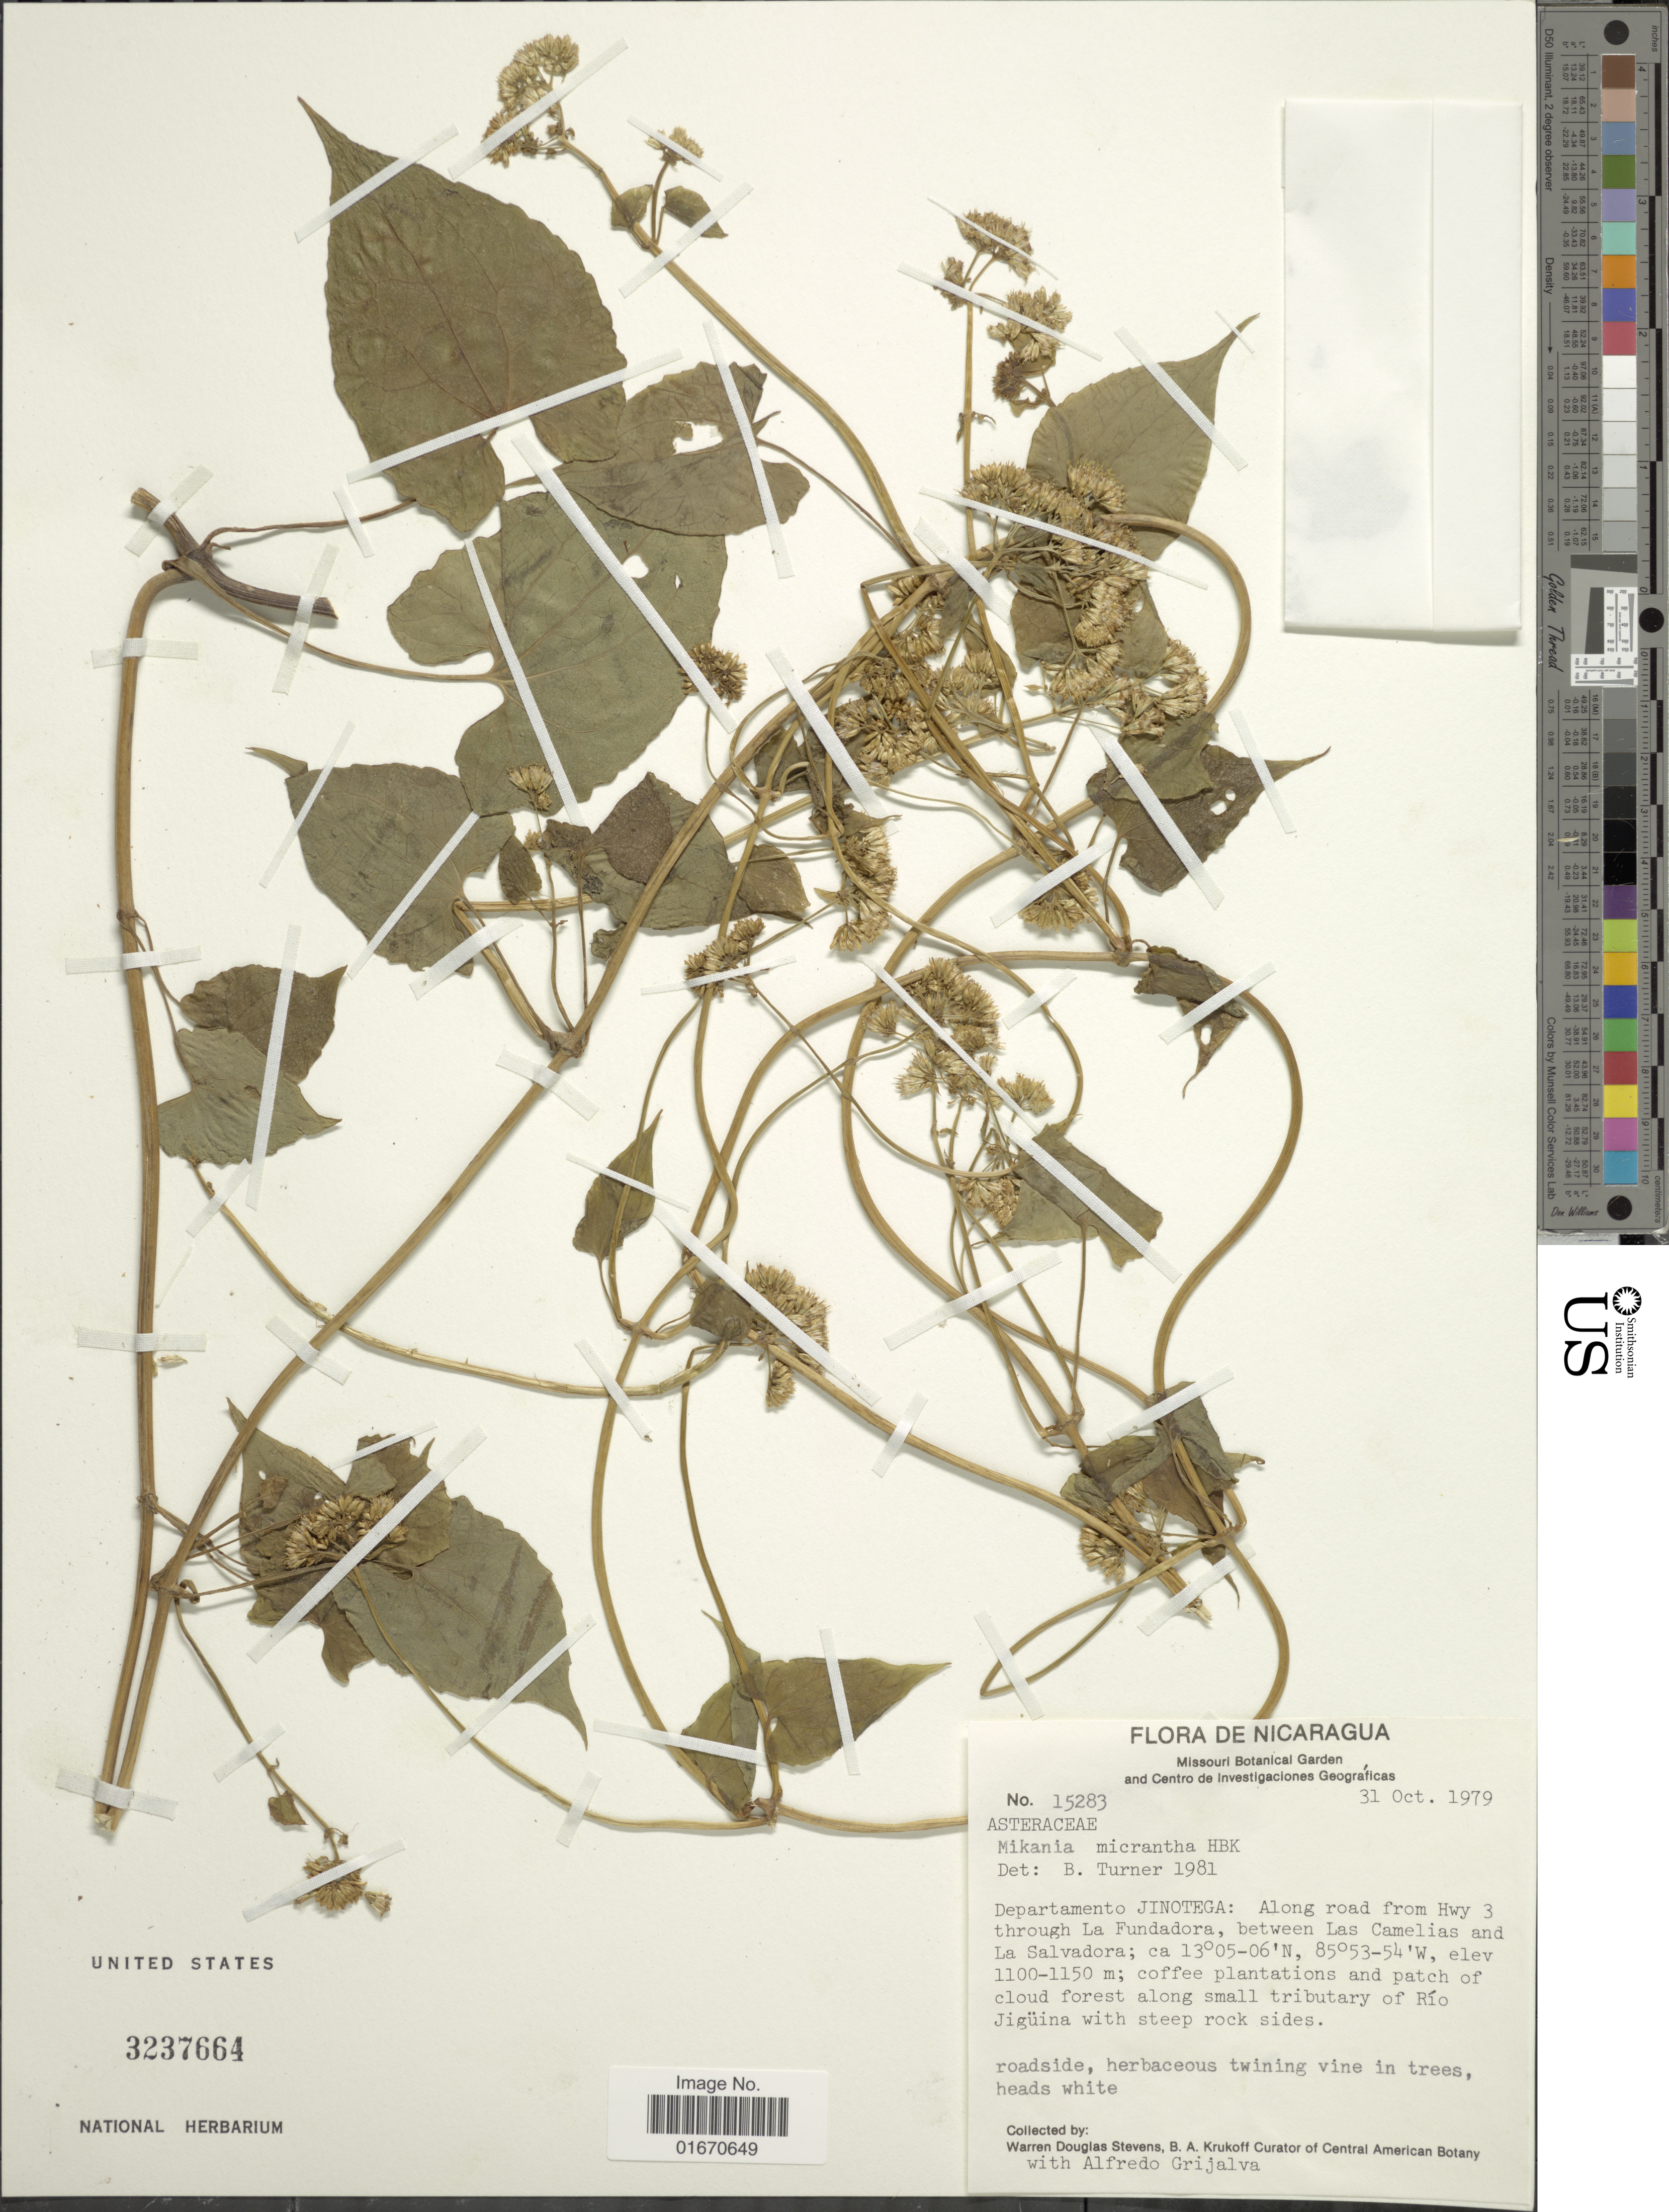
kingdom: Plantae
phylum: Tracheophyta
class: Magnoliopsida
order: Asterales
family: Asteraceae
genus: Mikania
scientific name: Mikania micrantha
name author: Kunth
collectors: W. D. Stevens & A. Grijalva P.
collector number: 15283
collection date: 1979-10-31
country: Nicaragua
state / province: Jinotega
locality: Along road from Hwy 3 through La Fundadora, between Las Camelias and La Salvadora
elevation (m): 1100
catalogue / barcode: US 3237664